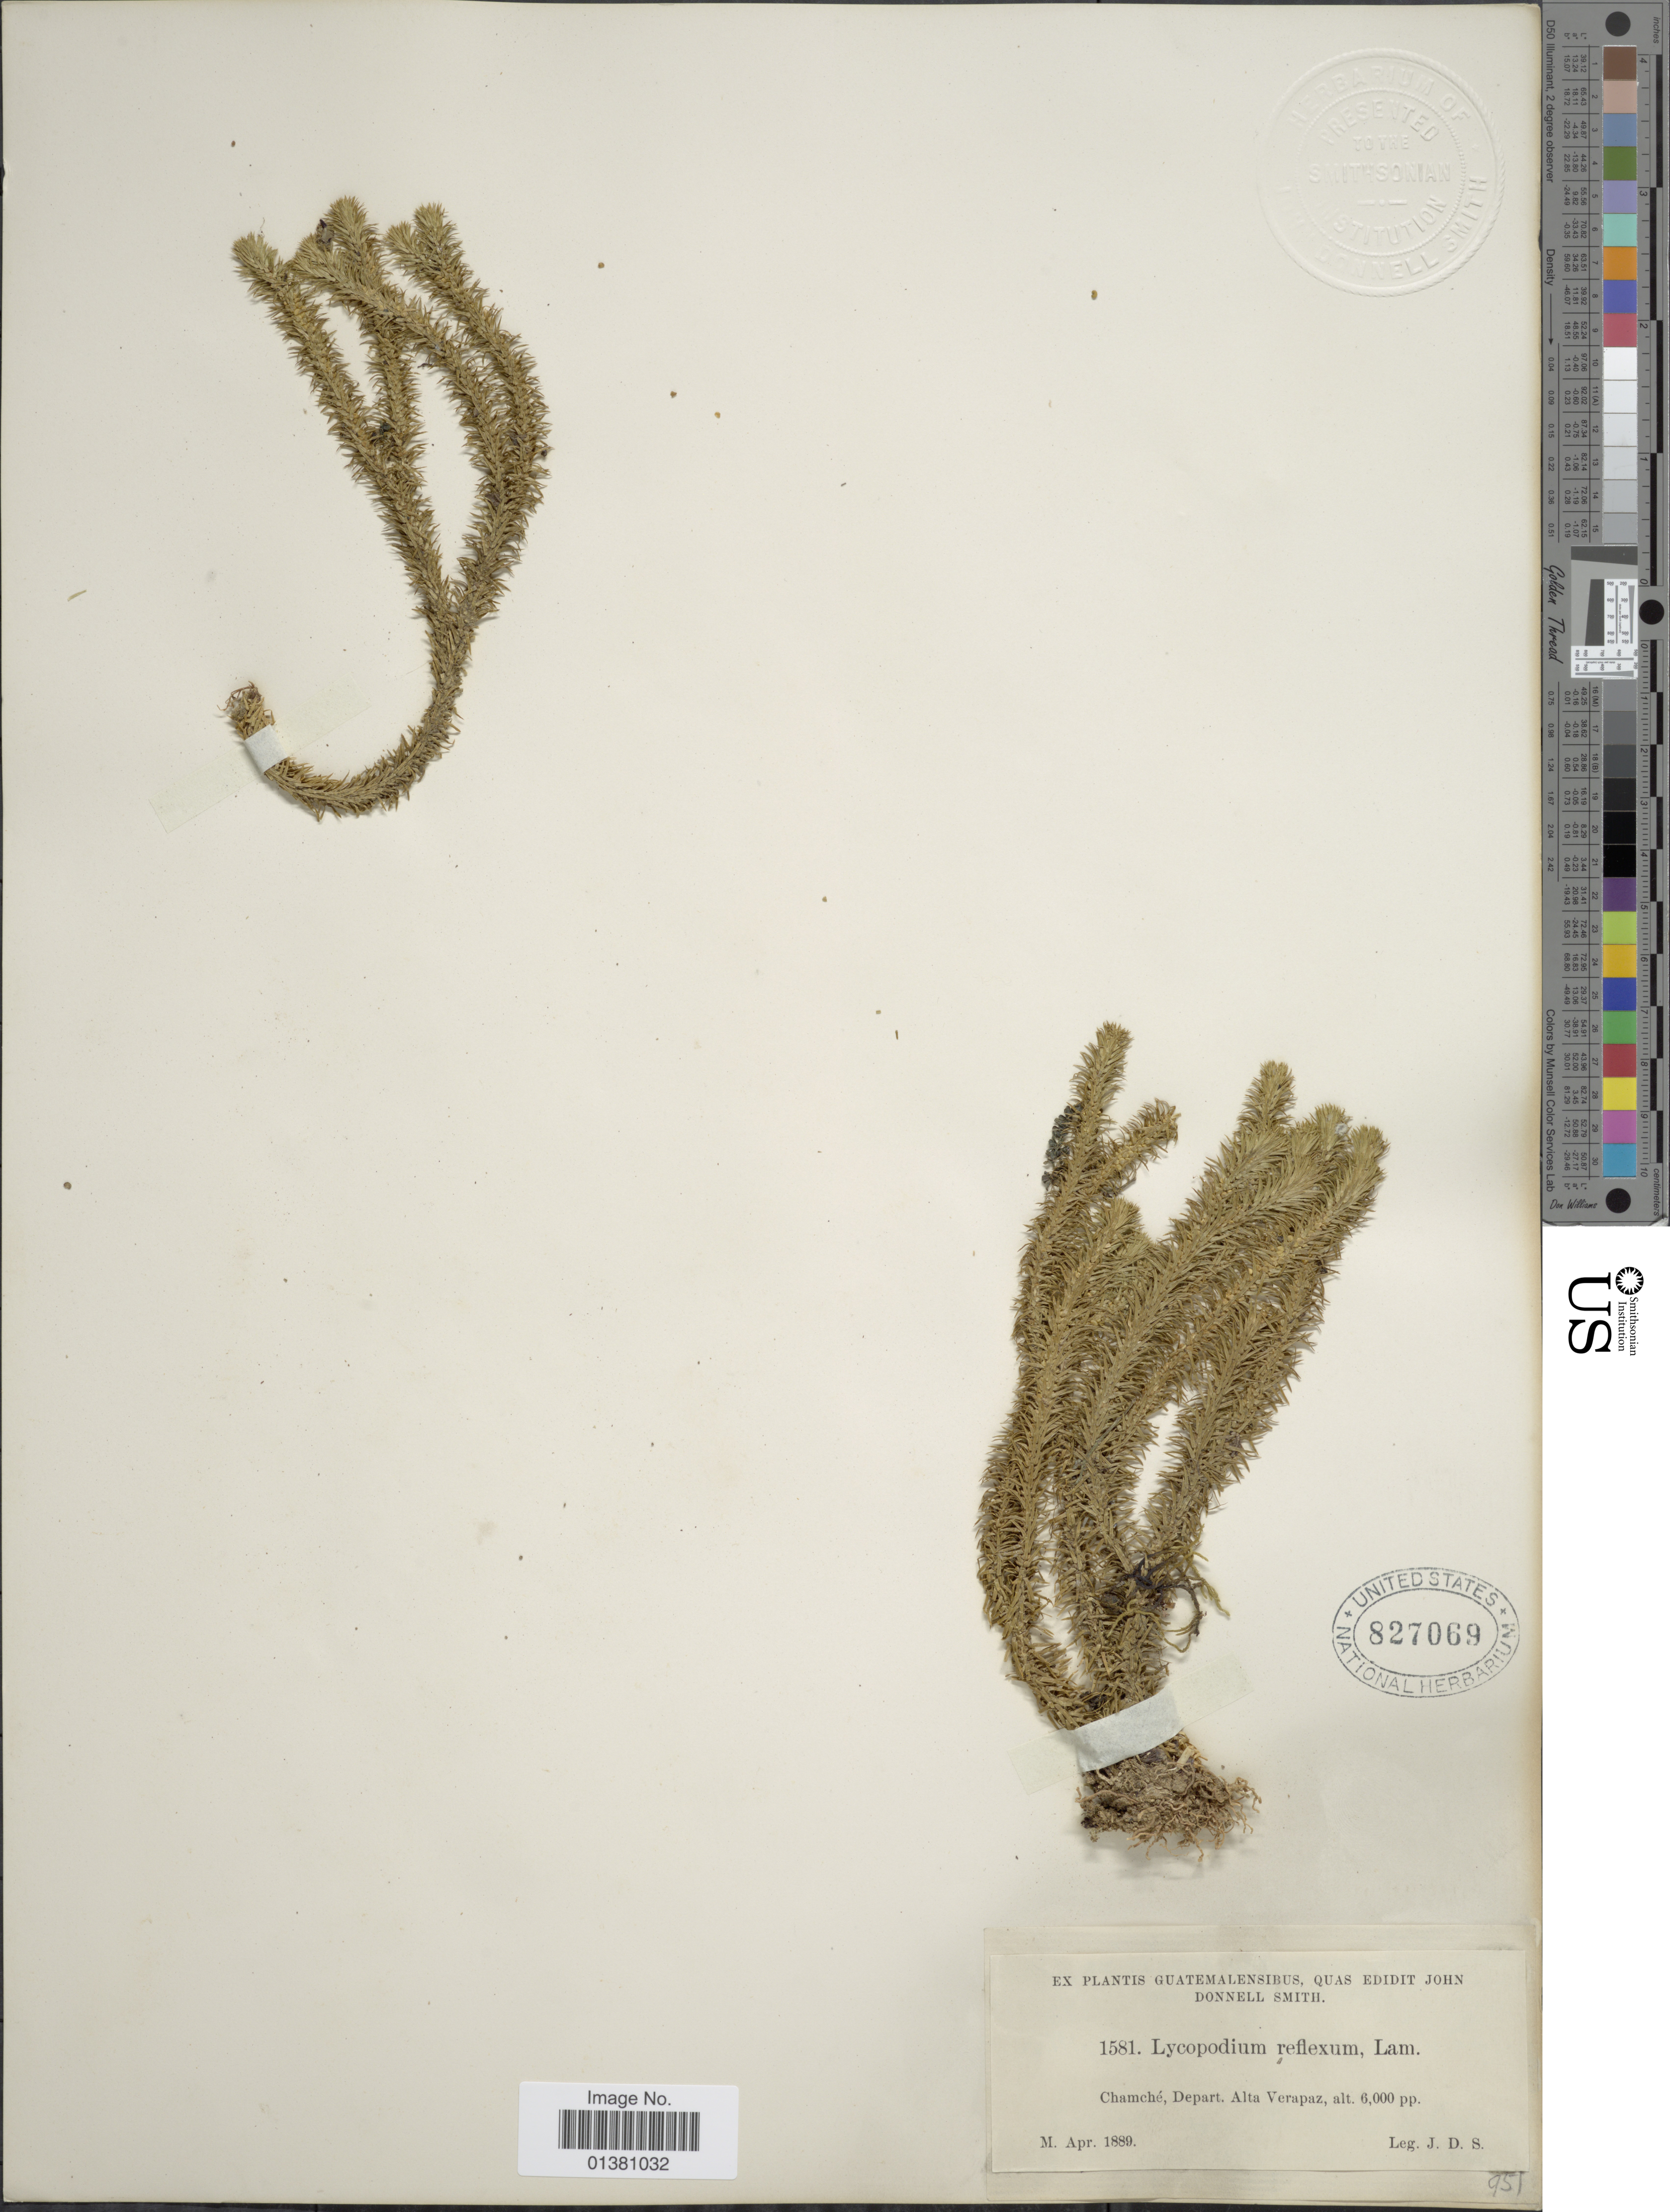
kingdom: Plantae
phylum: Tracheophyta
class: Lycopodiopsida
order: Lycopodiales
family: Lycopodiaceae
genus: Phlegmariurus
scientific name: Phlegmariurus reflexus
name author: (Lam.) B. Øllg.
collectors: J. Donnell Smith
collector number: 1581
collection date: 1889-04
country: Guatemala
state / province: Alta Verapaz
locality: Chamché, Depart. Alta Verapaz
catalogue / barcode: US 827069